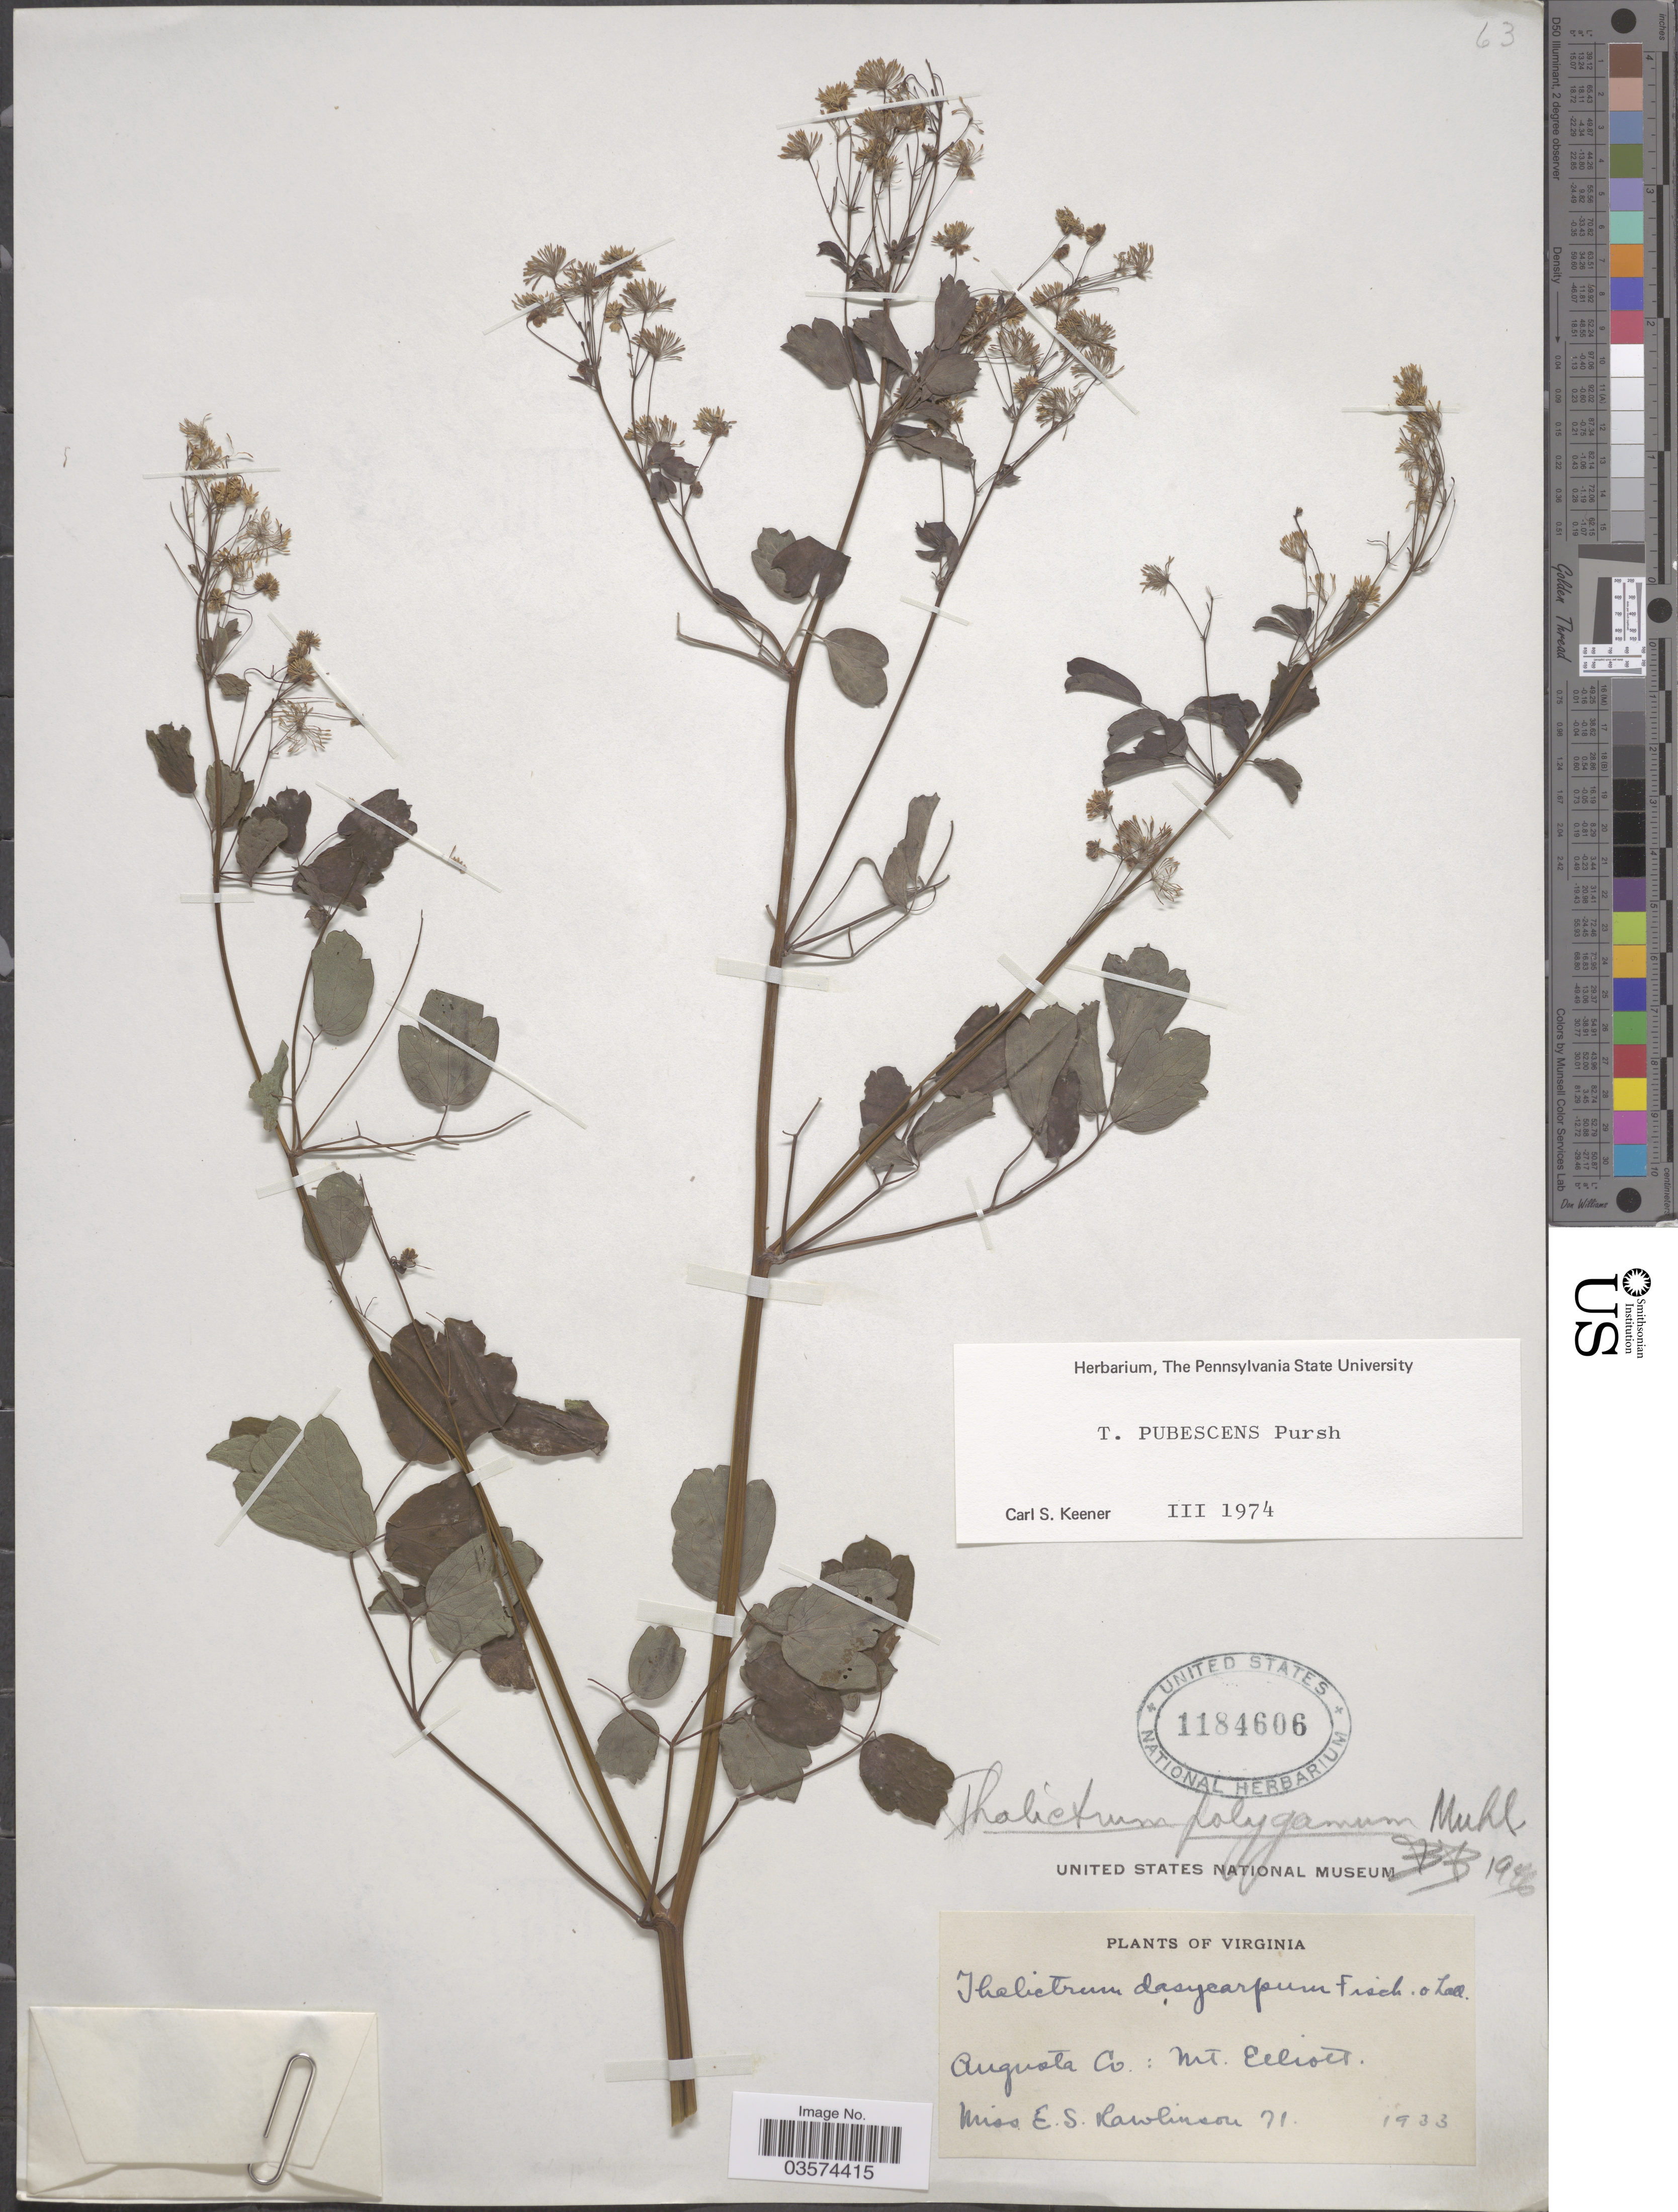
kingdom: Plantae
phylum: Tracheophyta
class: Magnoliopsida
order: Ranunculales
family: Ranunculaceae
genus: Thalictrum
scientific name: Thalictrum pubescens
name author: Pursh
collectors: E. S. Rawlinson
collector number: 71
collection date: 1933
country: United States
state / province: Virginia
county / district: Augusta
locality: Mt. Elliott.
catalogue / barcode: US 1184606